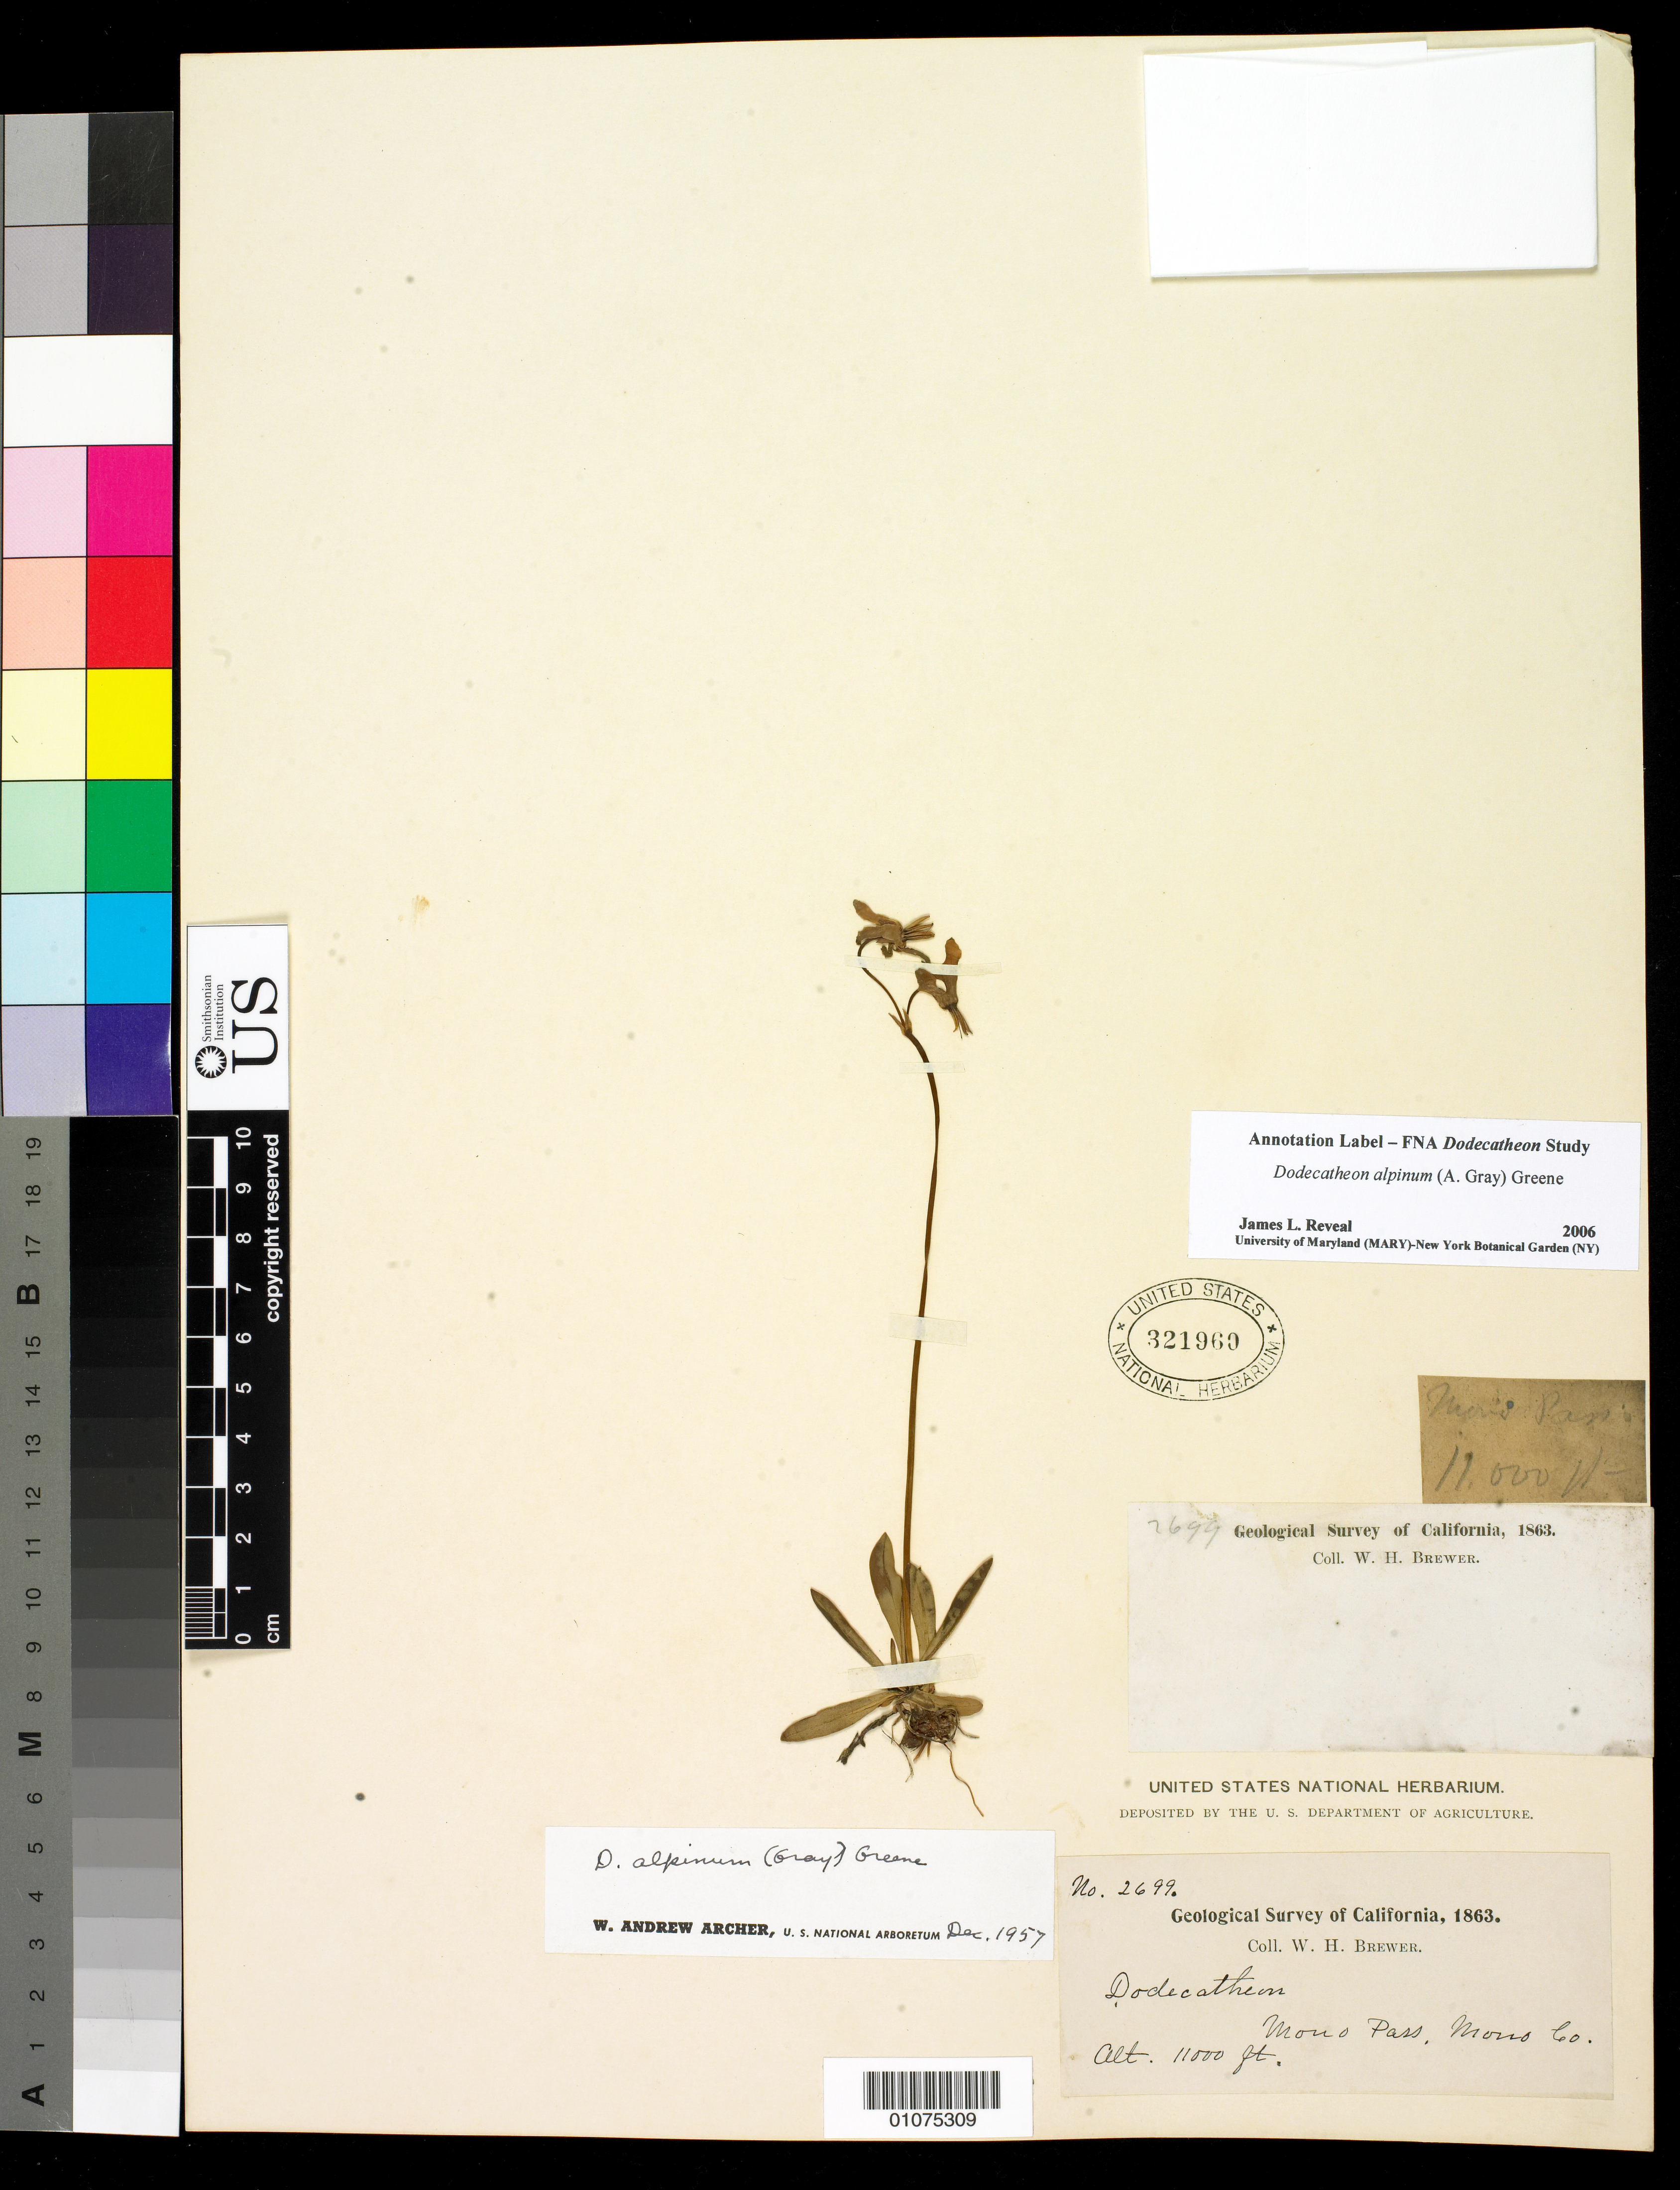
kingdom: Plantae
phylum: Tracheophyta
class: Magnoliopsida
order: Ericales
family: Primulaceae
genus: Dodecatheon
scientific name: Dodecatheon alpinum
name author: (A. Gray) Greene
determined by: Reveal, J. L.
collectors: J. W. Brewer Jr.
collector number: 2699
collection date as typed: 1863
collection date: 1863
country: United States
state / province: California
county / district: Mono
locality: Mpno Pass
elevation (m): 3353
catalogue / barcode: US 321969